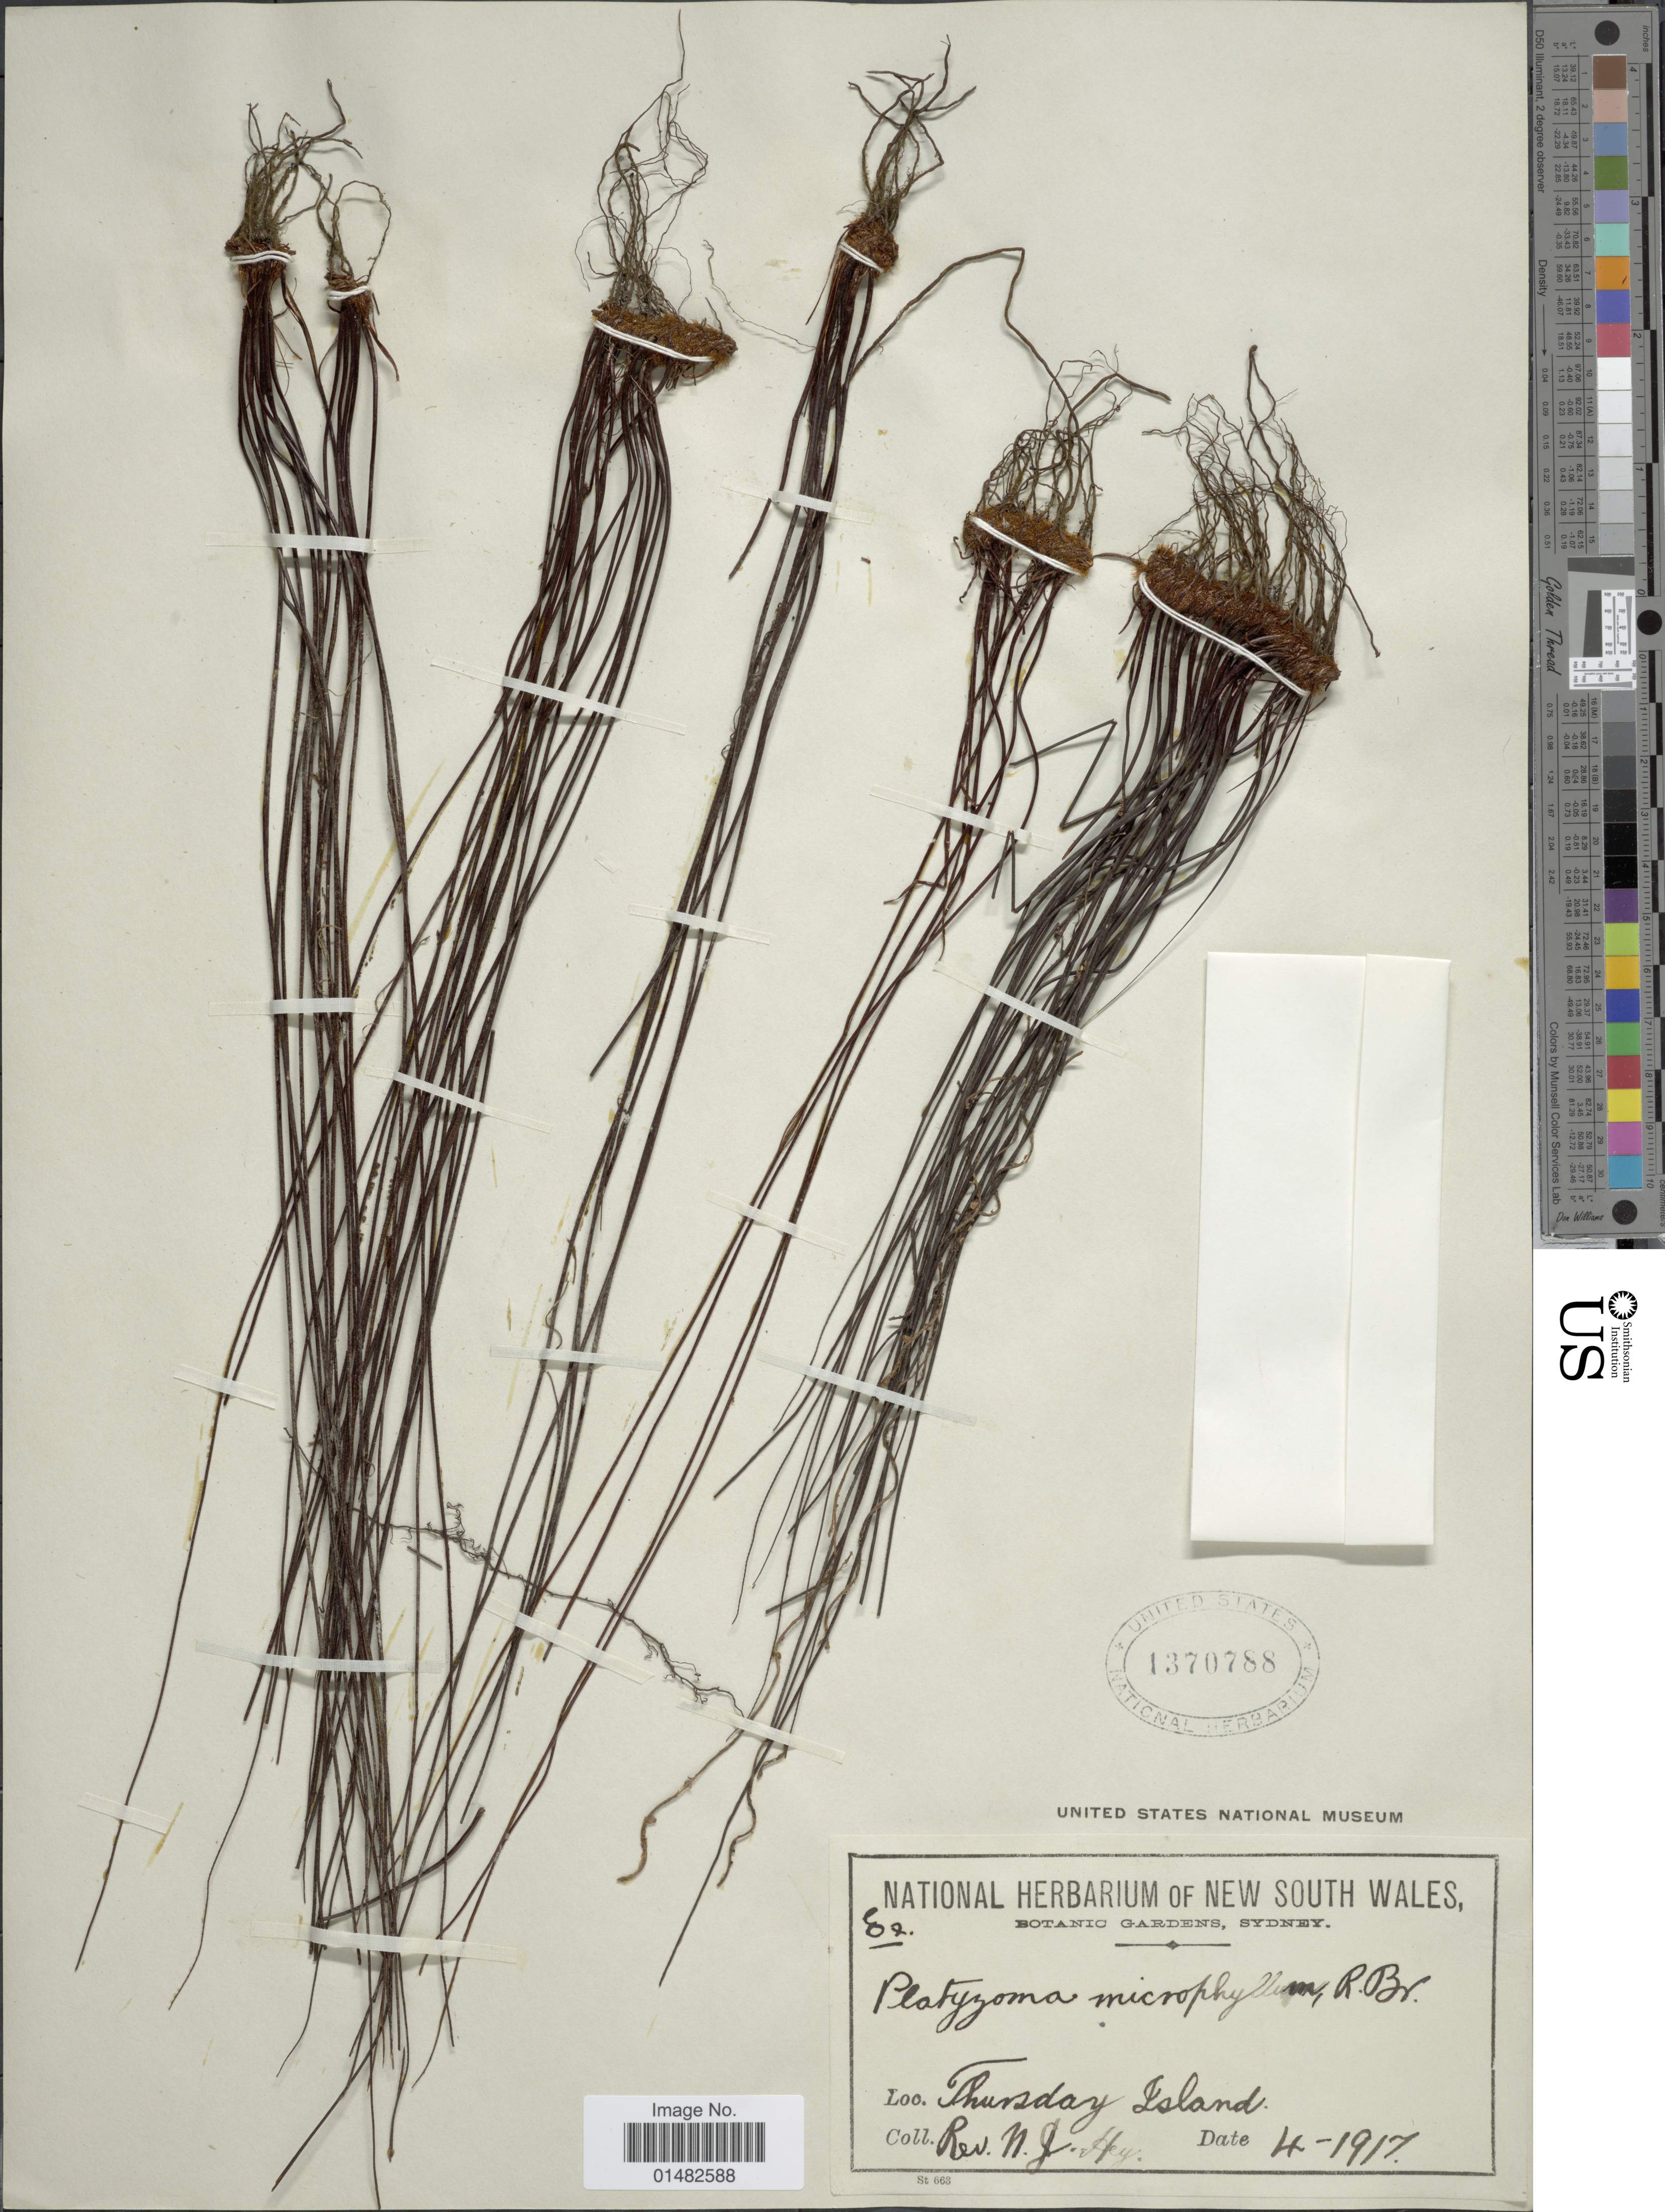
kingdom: Plantae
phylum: Tracheophyta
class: Polypodiopsida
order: Polypodiales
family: Pteridaceae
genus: Pteris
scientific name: Pteris platyzomopsis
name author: Christenh. & H. Schneid.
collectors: N. Hey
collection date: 1917-04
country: Australia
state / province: New South Wales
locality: Thursday Island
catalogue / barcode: US 1137088